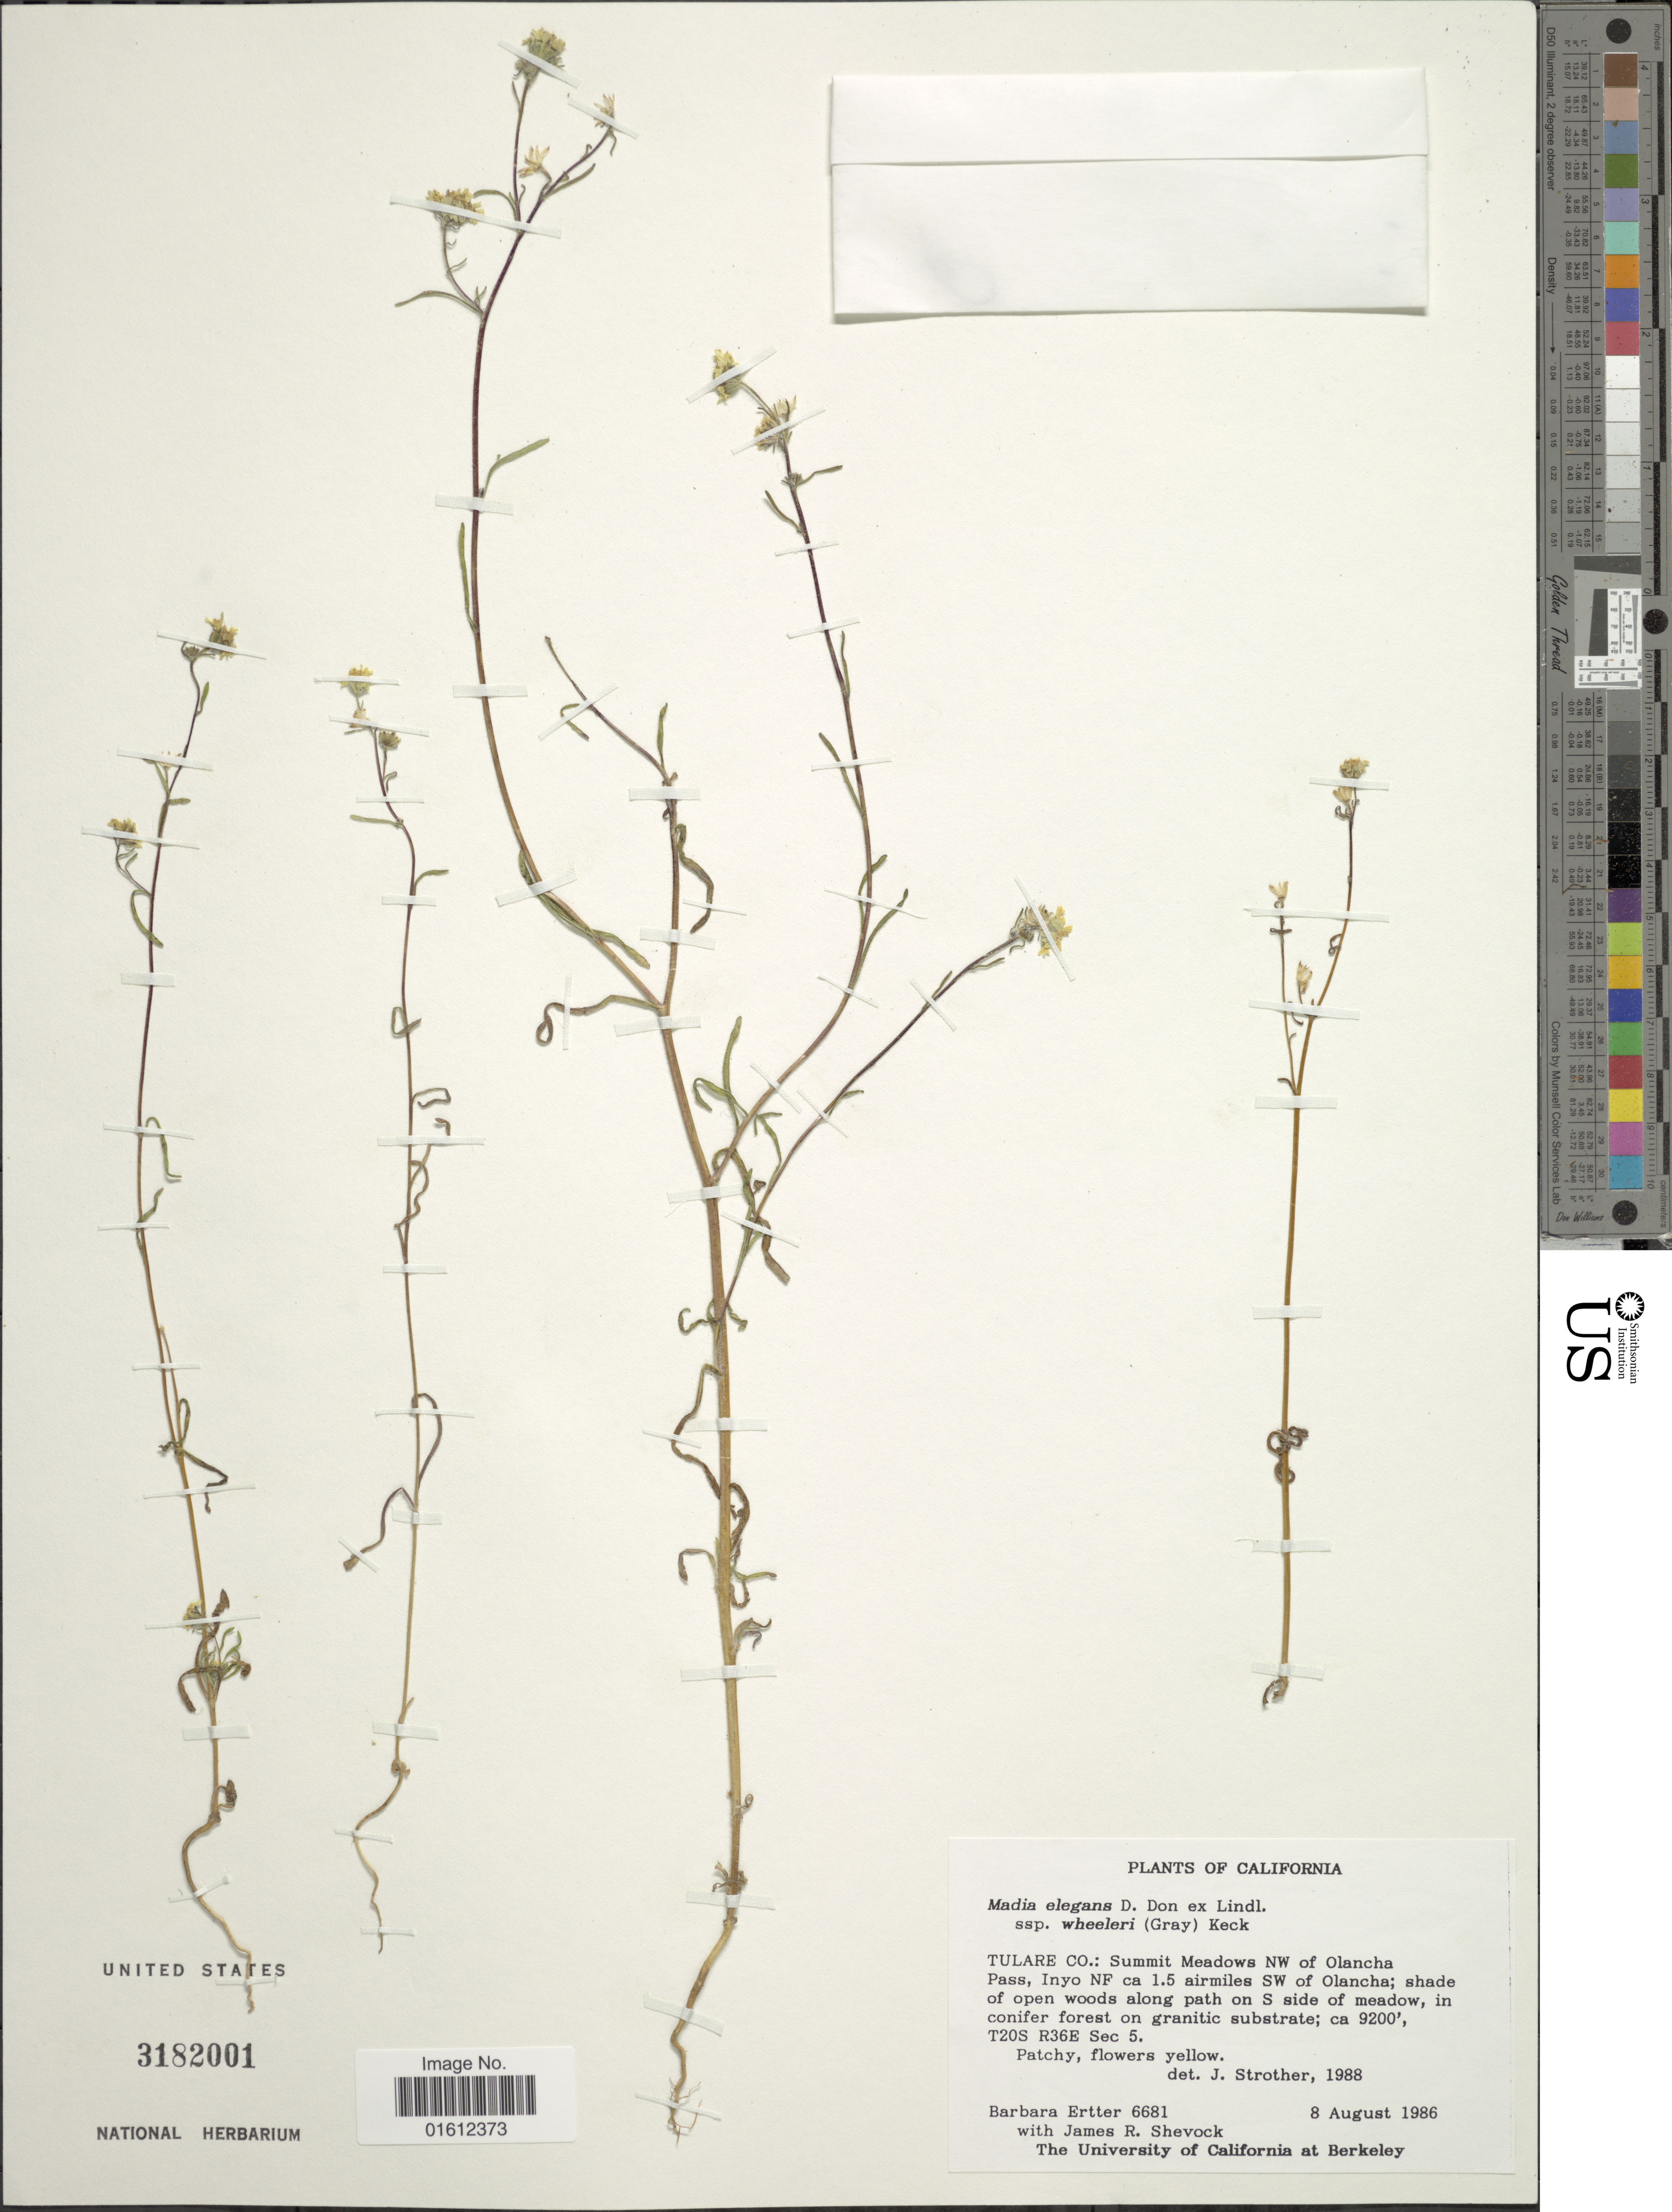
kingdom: Plantae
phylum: Tracheophyta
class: Magnoliopsida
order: Asterales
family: Asteraceae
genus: Madia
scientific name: Madia elegans subsp. densifolia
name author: (Greene) D.D. Keck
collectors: B. Ertter & J. R. Shevock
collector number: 6681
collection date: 1986-08-08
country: United States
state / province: California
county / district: Tulare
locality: Tulare Co.: Summit Meadows NW of Olancha Pass, Inyo NF ca. 1.5 airmiles SW of Olancha. T20S R36E, Sec 5.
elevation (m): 2804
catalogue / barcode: US 3182001